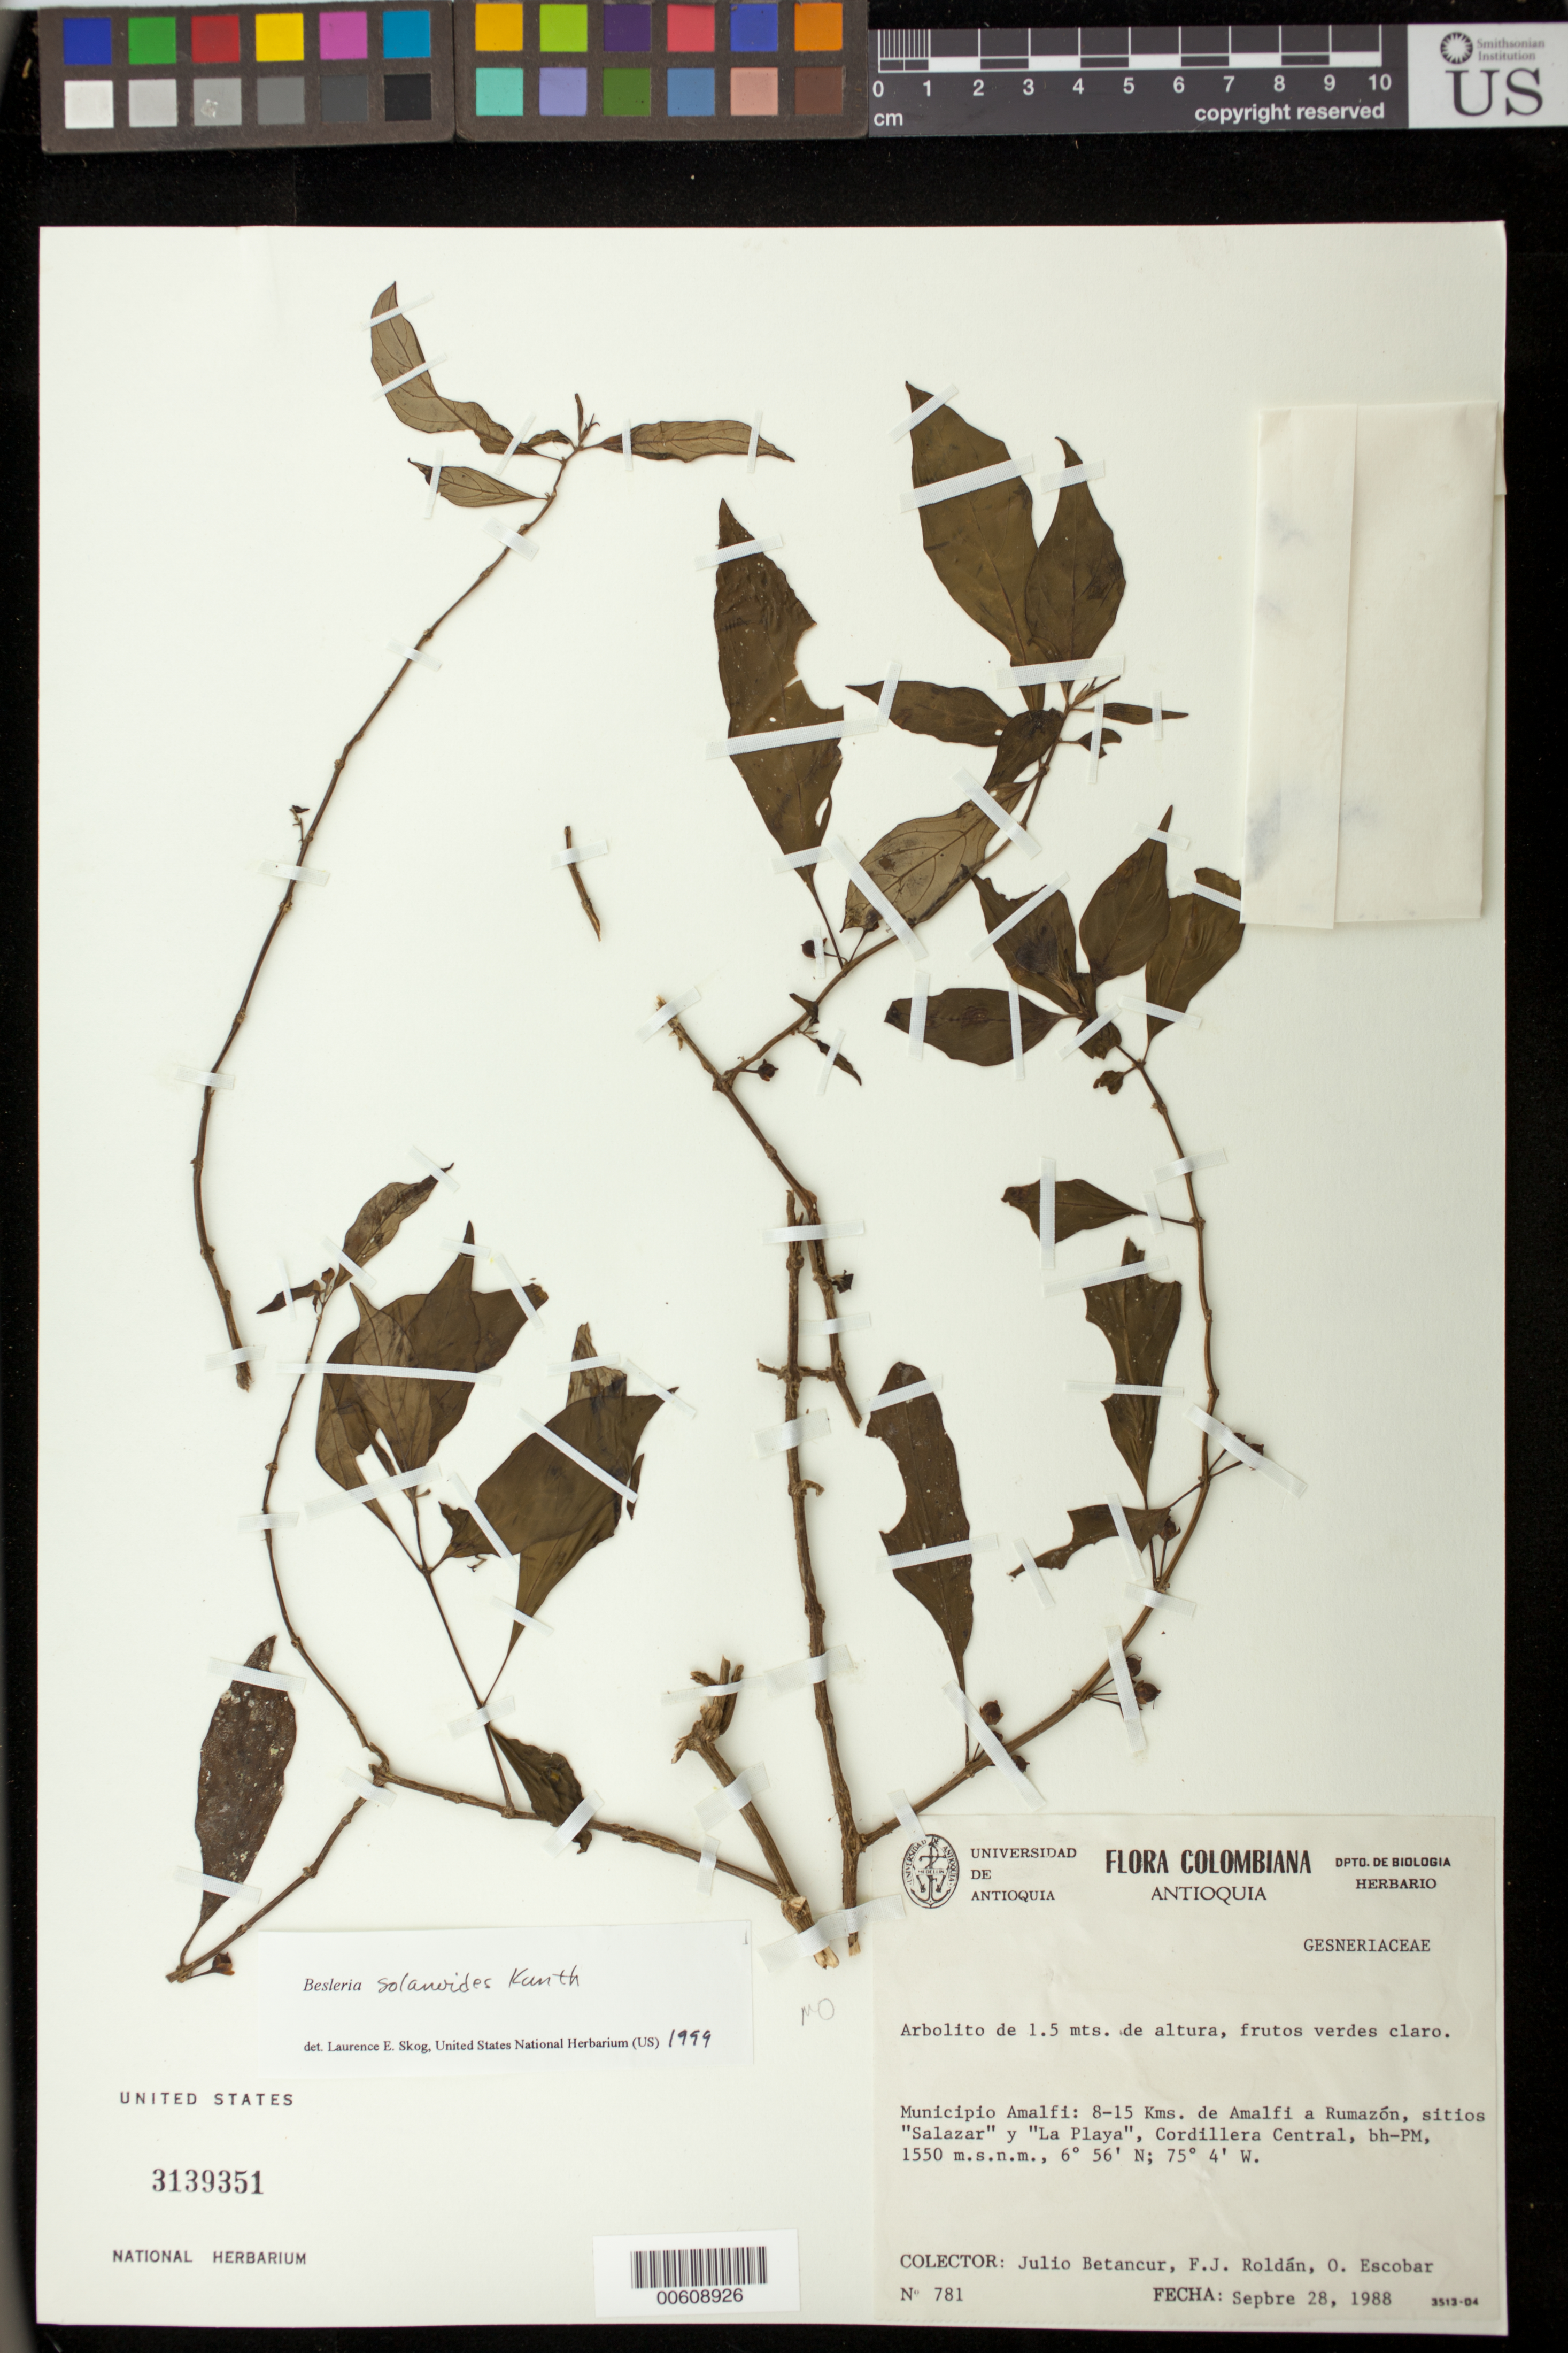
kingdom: Plantae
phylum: Tracheophyta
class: Magnoliopsida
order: Lamiales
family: Gesneriaceae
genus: Besleria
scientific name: Besleria solanoides var. solanoides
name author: Kunth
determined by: Skog, Laurence E.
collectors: J. C. Betancur, F. J. Roldán & O. D. Escobar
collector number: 781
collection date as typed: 28 Sep 1988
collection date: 1988-09-28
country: Colombia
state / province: Antioquia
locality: Mpio. Amalfi: 8-15 km de Amalfi a Rumazón, sitios "Salazar" y "La Playa", Cordillera Central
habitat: bh-PM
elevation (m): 1550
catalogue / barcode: US 3139351